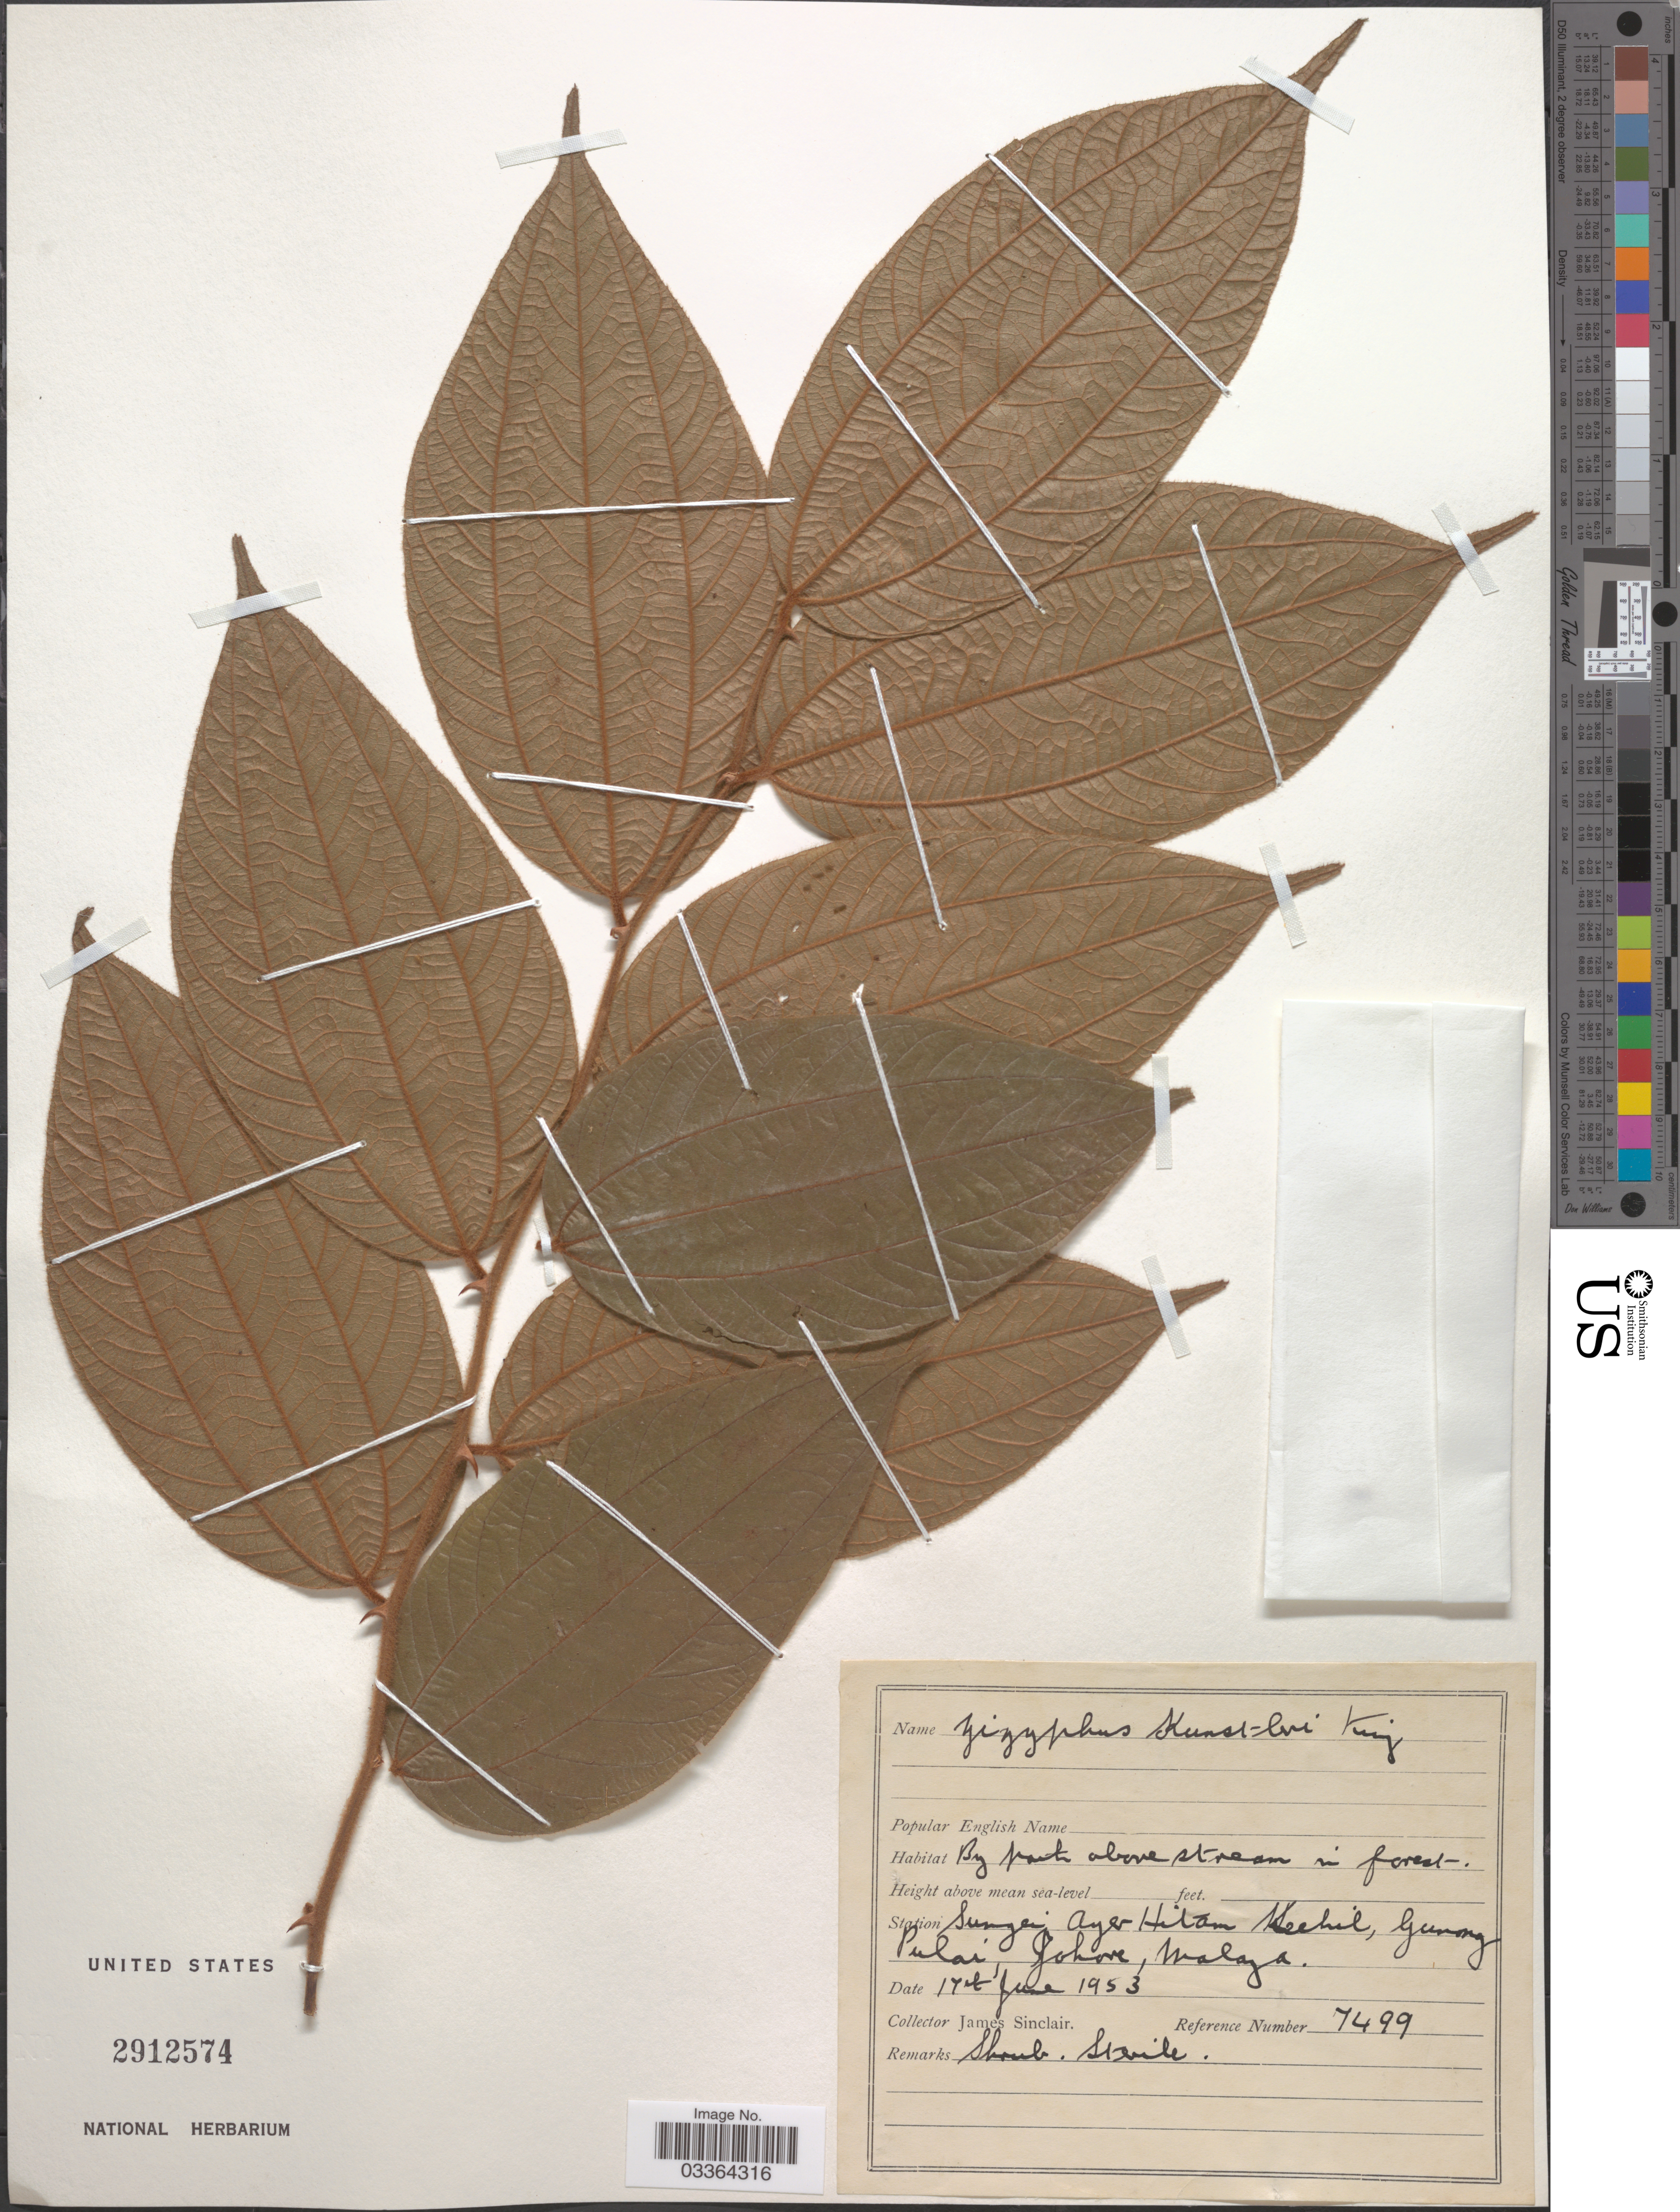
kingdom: Plantae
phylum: Tracheophyta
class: Magnoliopsida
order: Rosales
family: Rhamnaceae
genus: Ziziphus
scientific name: Ziziphus kunstleri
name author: King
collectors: J. Sinclair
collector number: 7499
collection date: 1953-06-17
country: Malaysia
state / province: Johor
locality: Station Sungei Ayer Hitam, Kechil, Gunong Pulai, Johore, Malaya.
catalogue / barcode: US 2912574